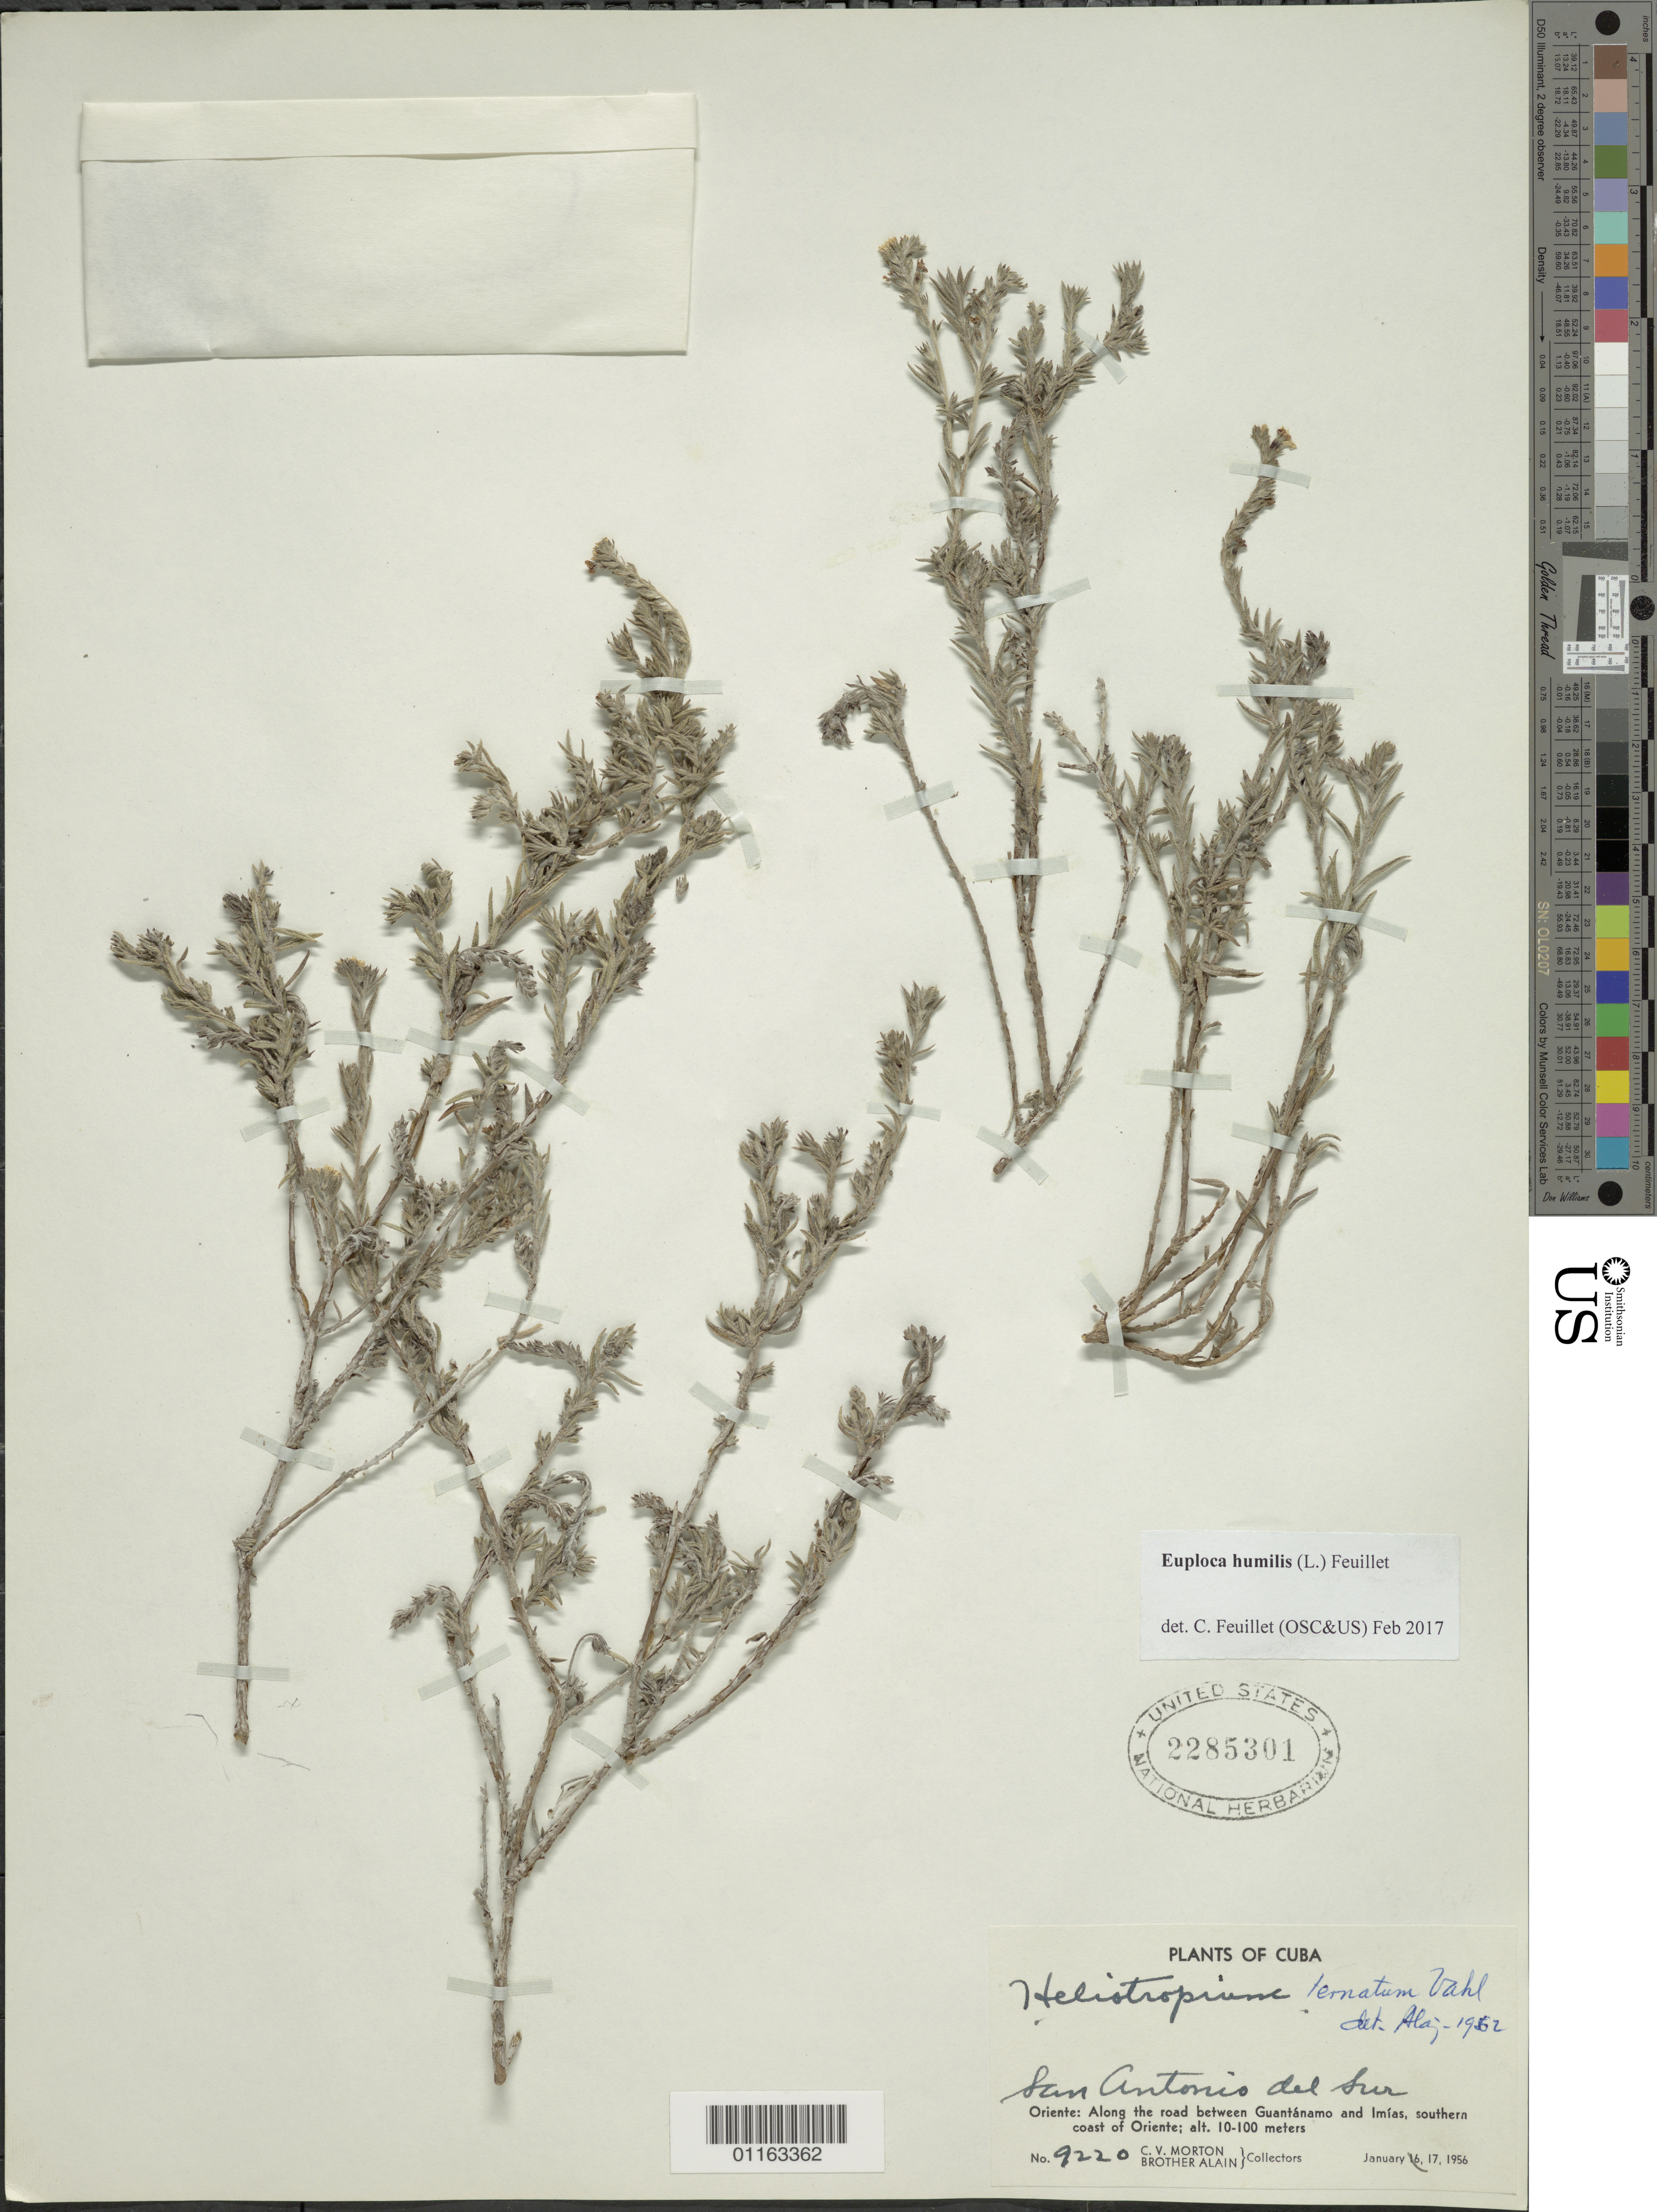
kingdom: Plantae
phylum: Tracheophyta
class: Magnoliopsida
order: Boraginales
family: Heliotropiaceae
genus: Euploca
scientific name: Euploca humilis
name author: (L.) Feuillet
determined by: Feuillet, C.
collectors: C. V. Morton & A. H. Liogier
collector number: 9220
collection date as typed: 17 Jan 1956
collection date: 1956-01-17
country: Cuba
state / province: Matanzas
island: Cuba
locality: along rd. between Guantanamo and Imias, S coast of Oriente; San Antonio del Sur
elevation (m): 10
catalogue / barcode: US 2285301